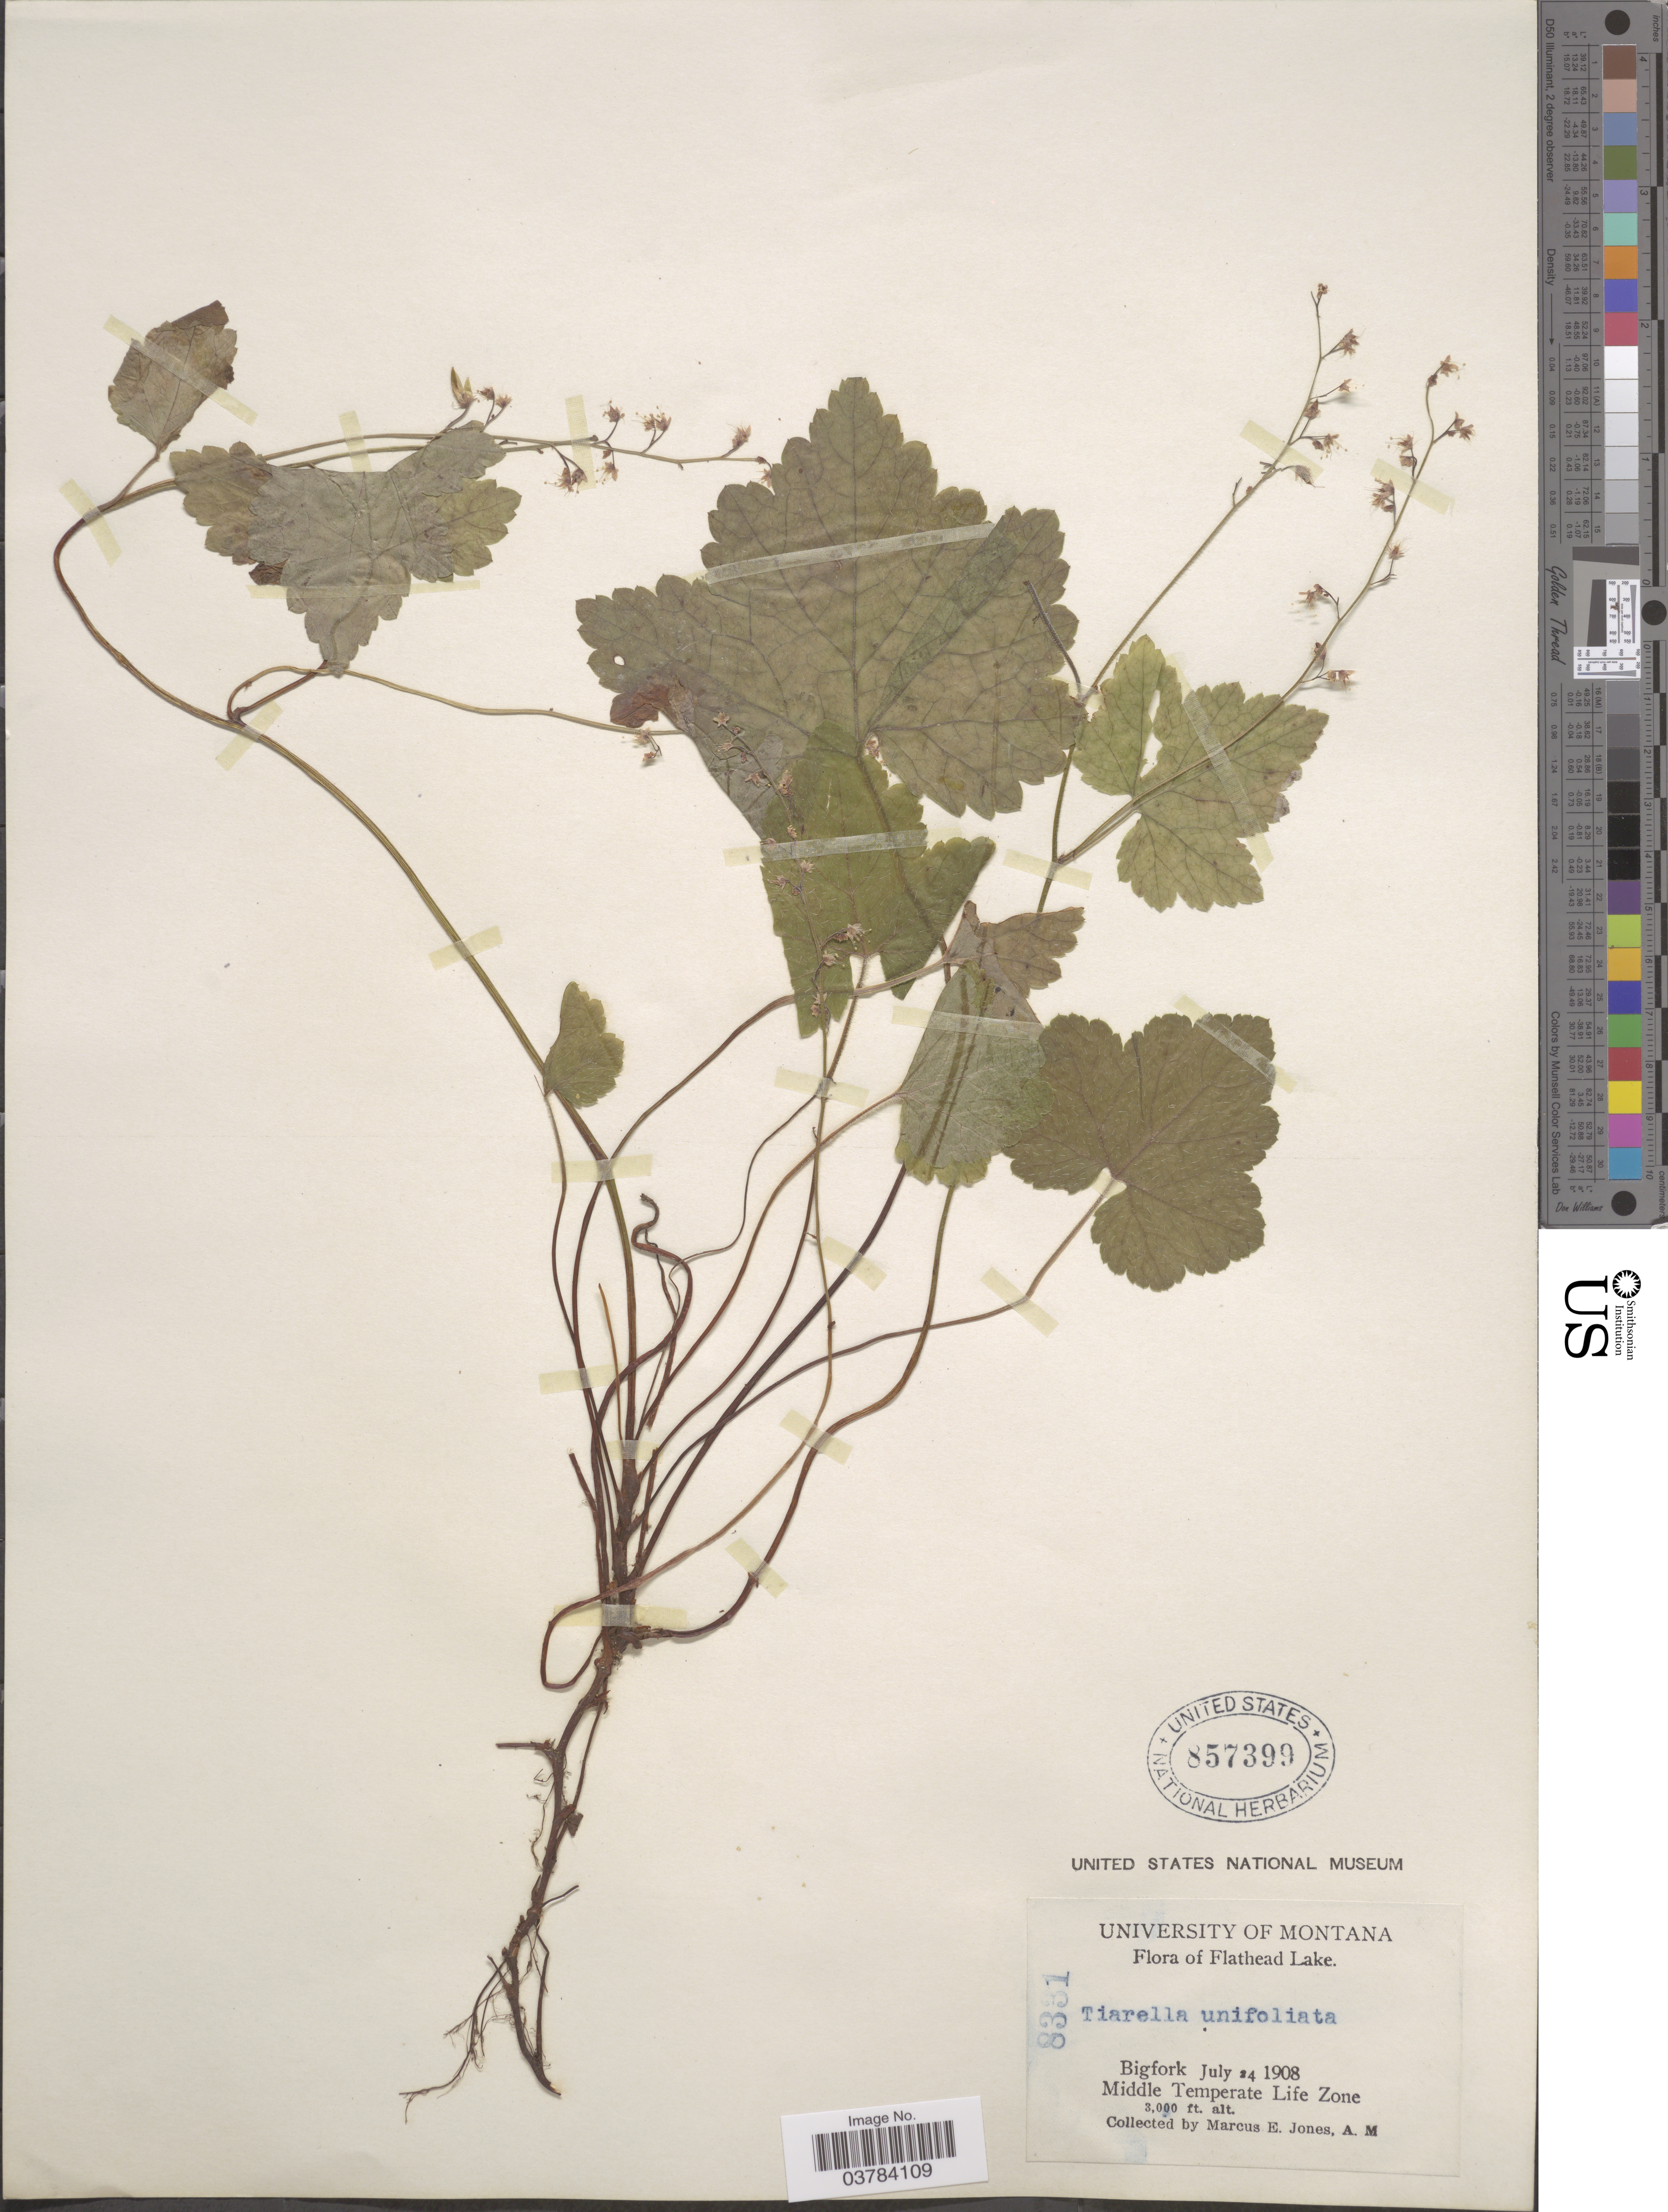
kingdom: Plantae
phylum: Tracheophyta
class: Magnoliopsida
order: Saxifragales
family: Saxifragaceae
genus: Tiarella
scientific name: Tiarella unifoliata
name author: Hook.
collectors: M. E. Jones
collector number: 8331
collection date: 1908-07-24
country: United States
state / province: Montana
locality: Flathead Lake. Bigfork. Middle Temperate Life Zone.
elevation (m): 914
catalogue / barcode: US 857399